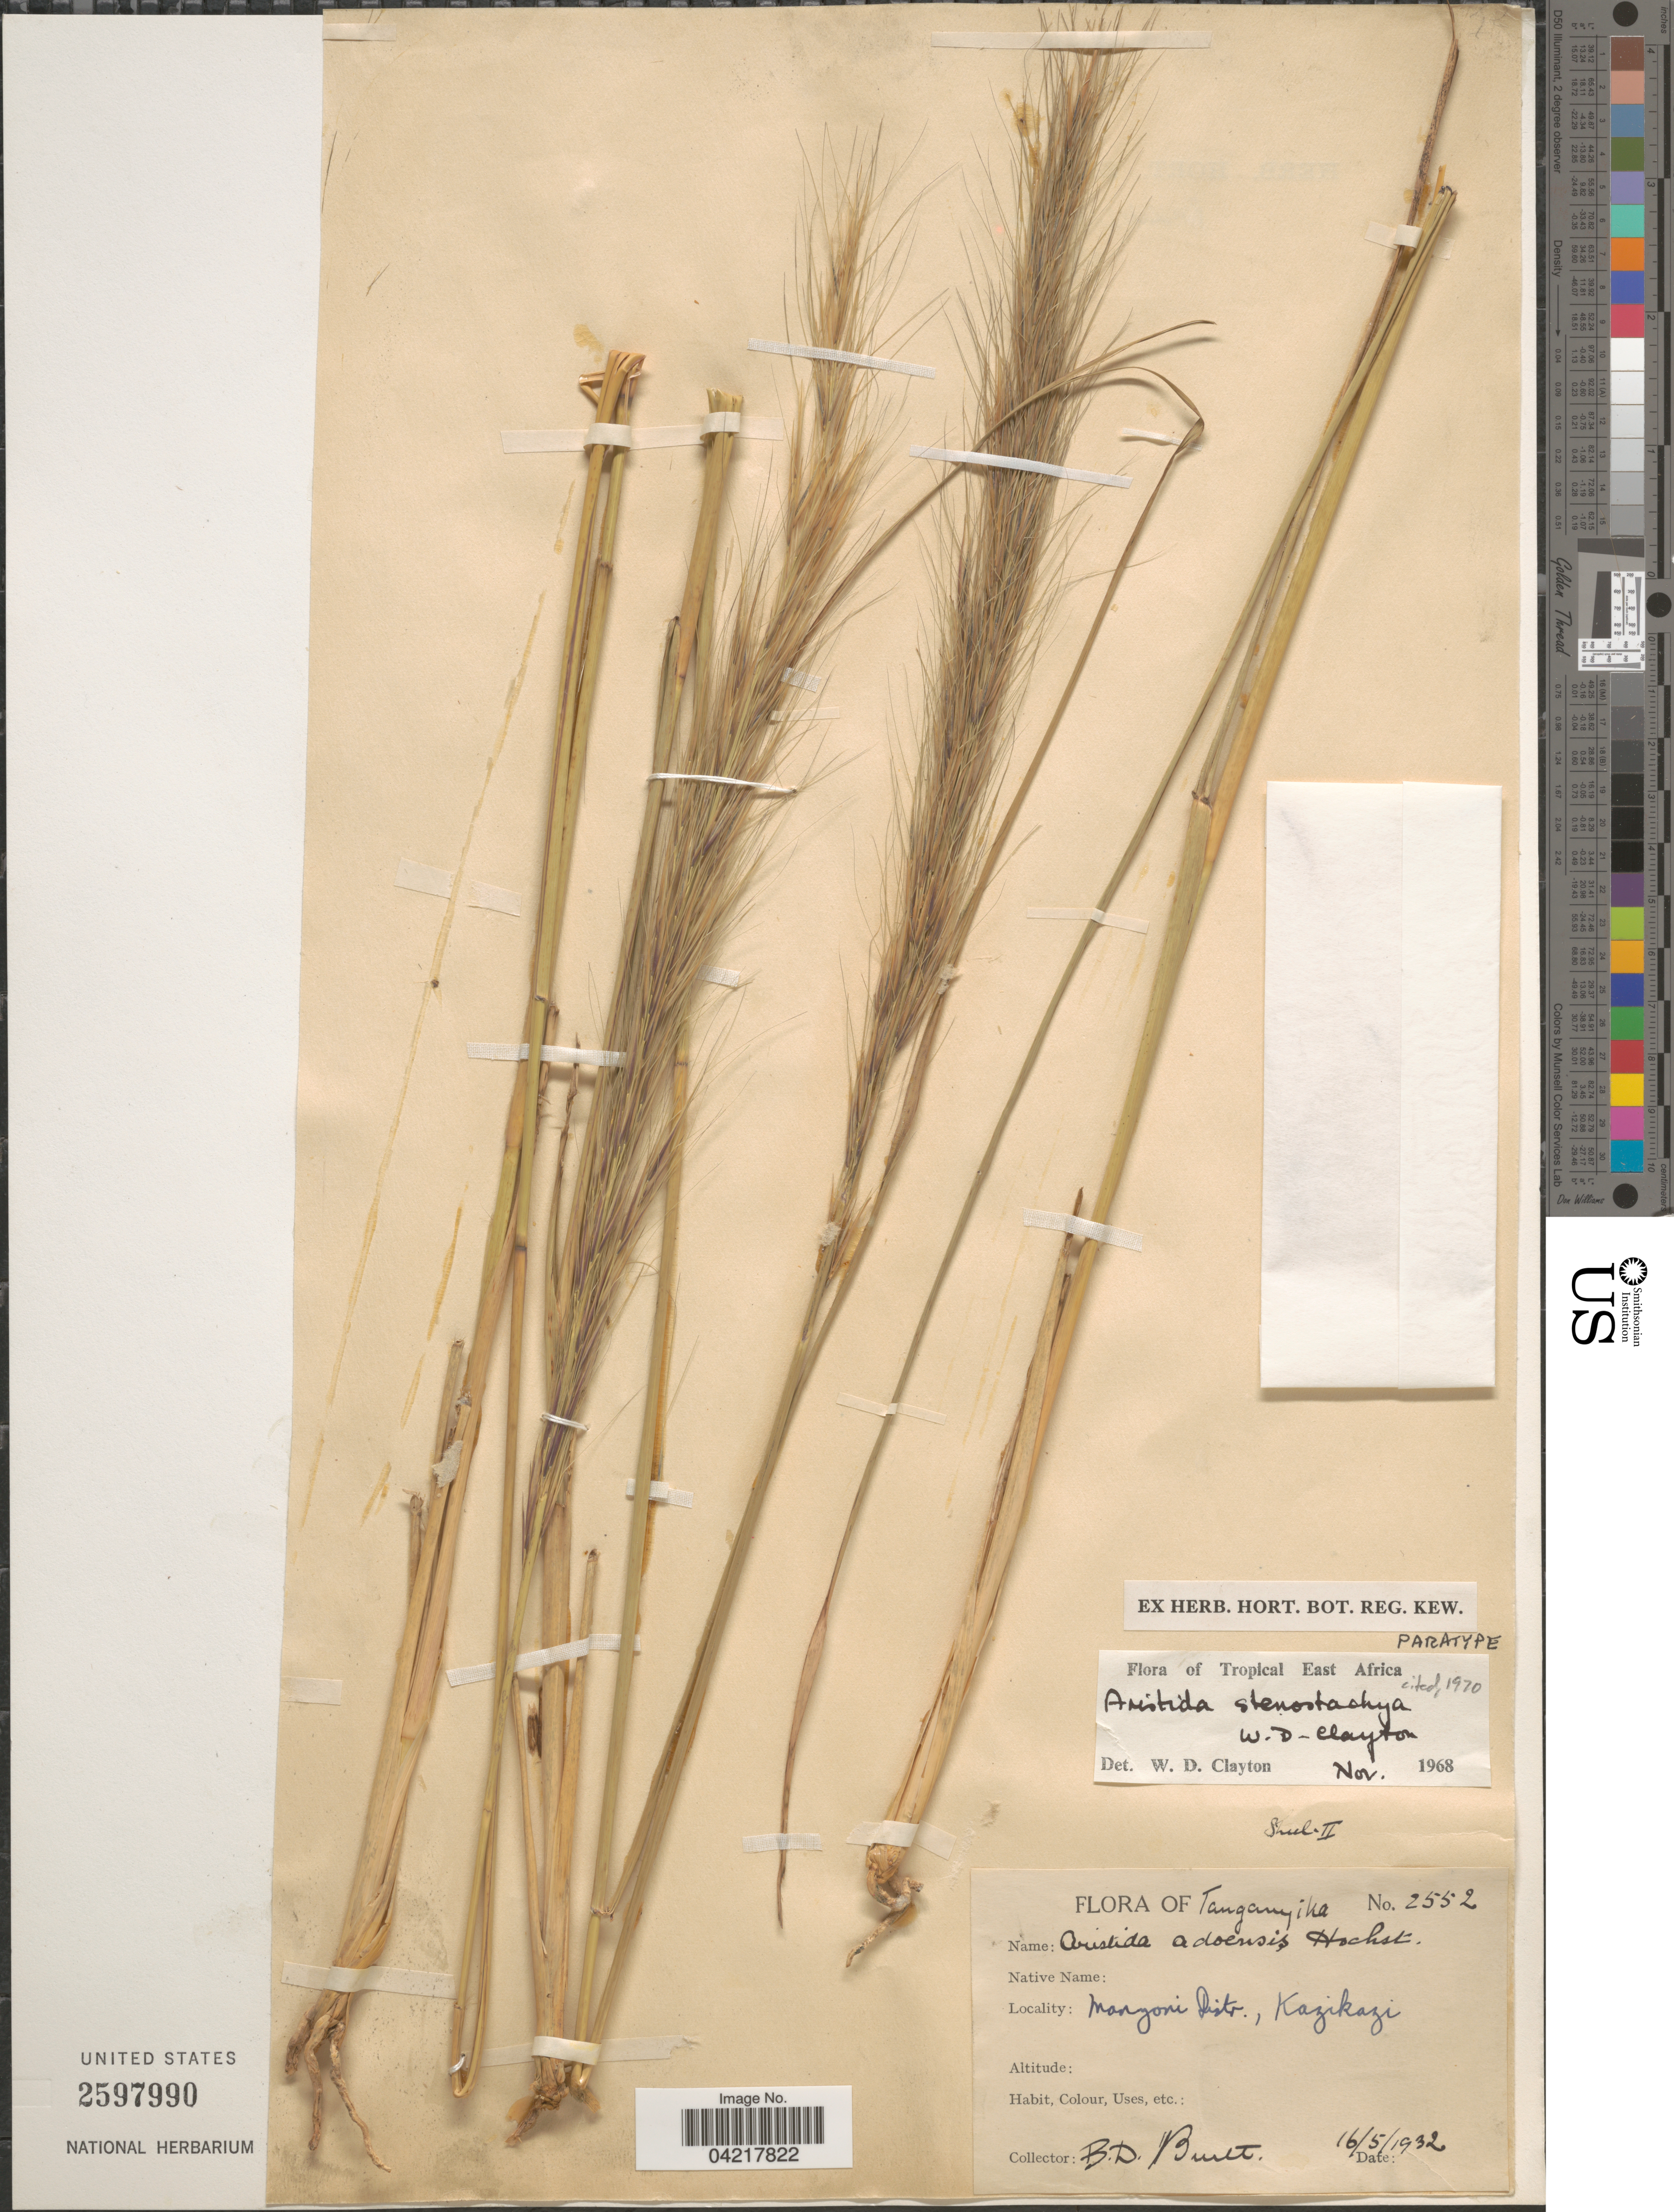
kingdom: Plantae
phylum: Tracheophyta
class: Liliopsida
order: Poales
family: Poaceae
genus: Aristida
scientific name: Aristida stenostachya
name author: Clayton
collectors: B. D. Burtt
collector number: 2552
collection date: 1932-05-16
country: Tanzania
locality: Tanganyika. Manyoni Distr., Kazikazi.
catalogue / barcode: US 2597990